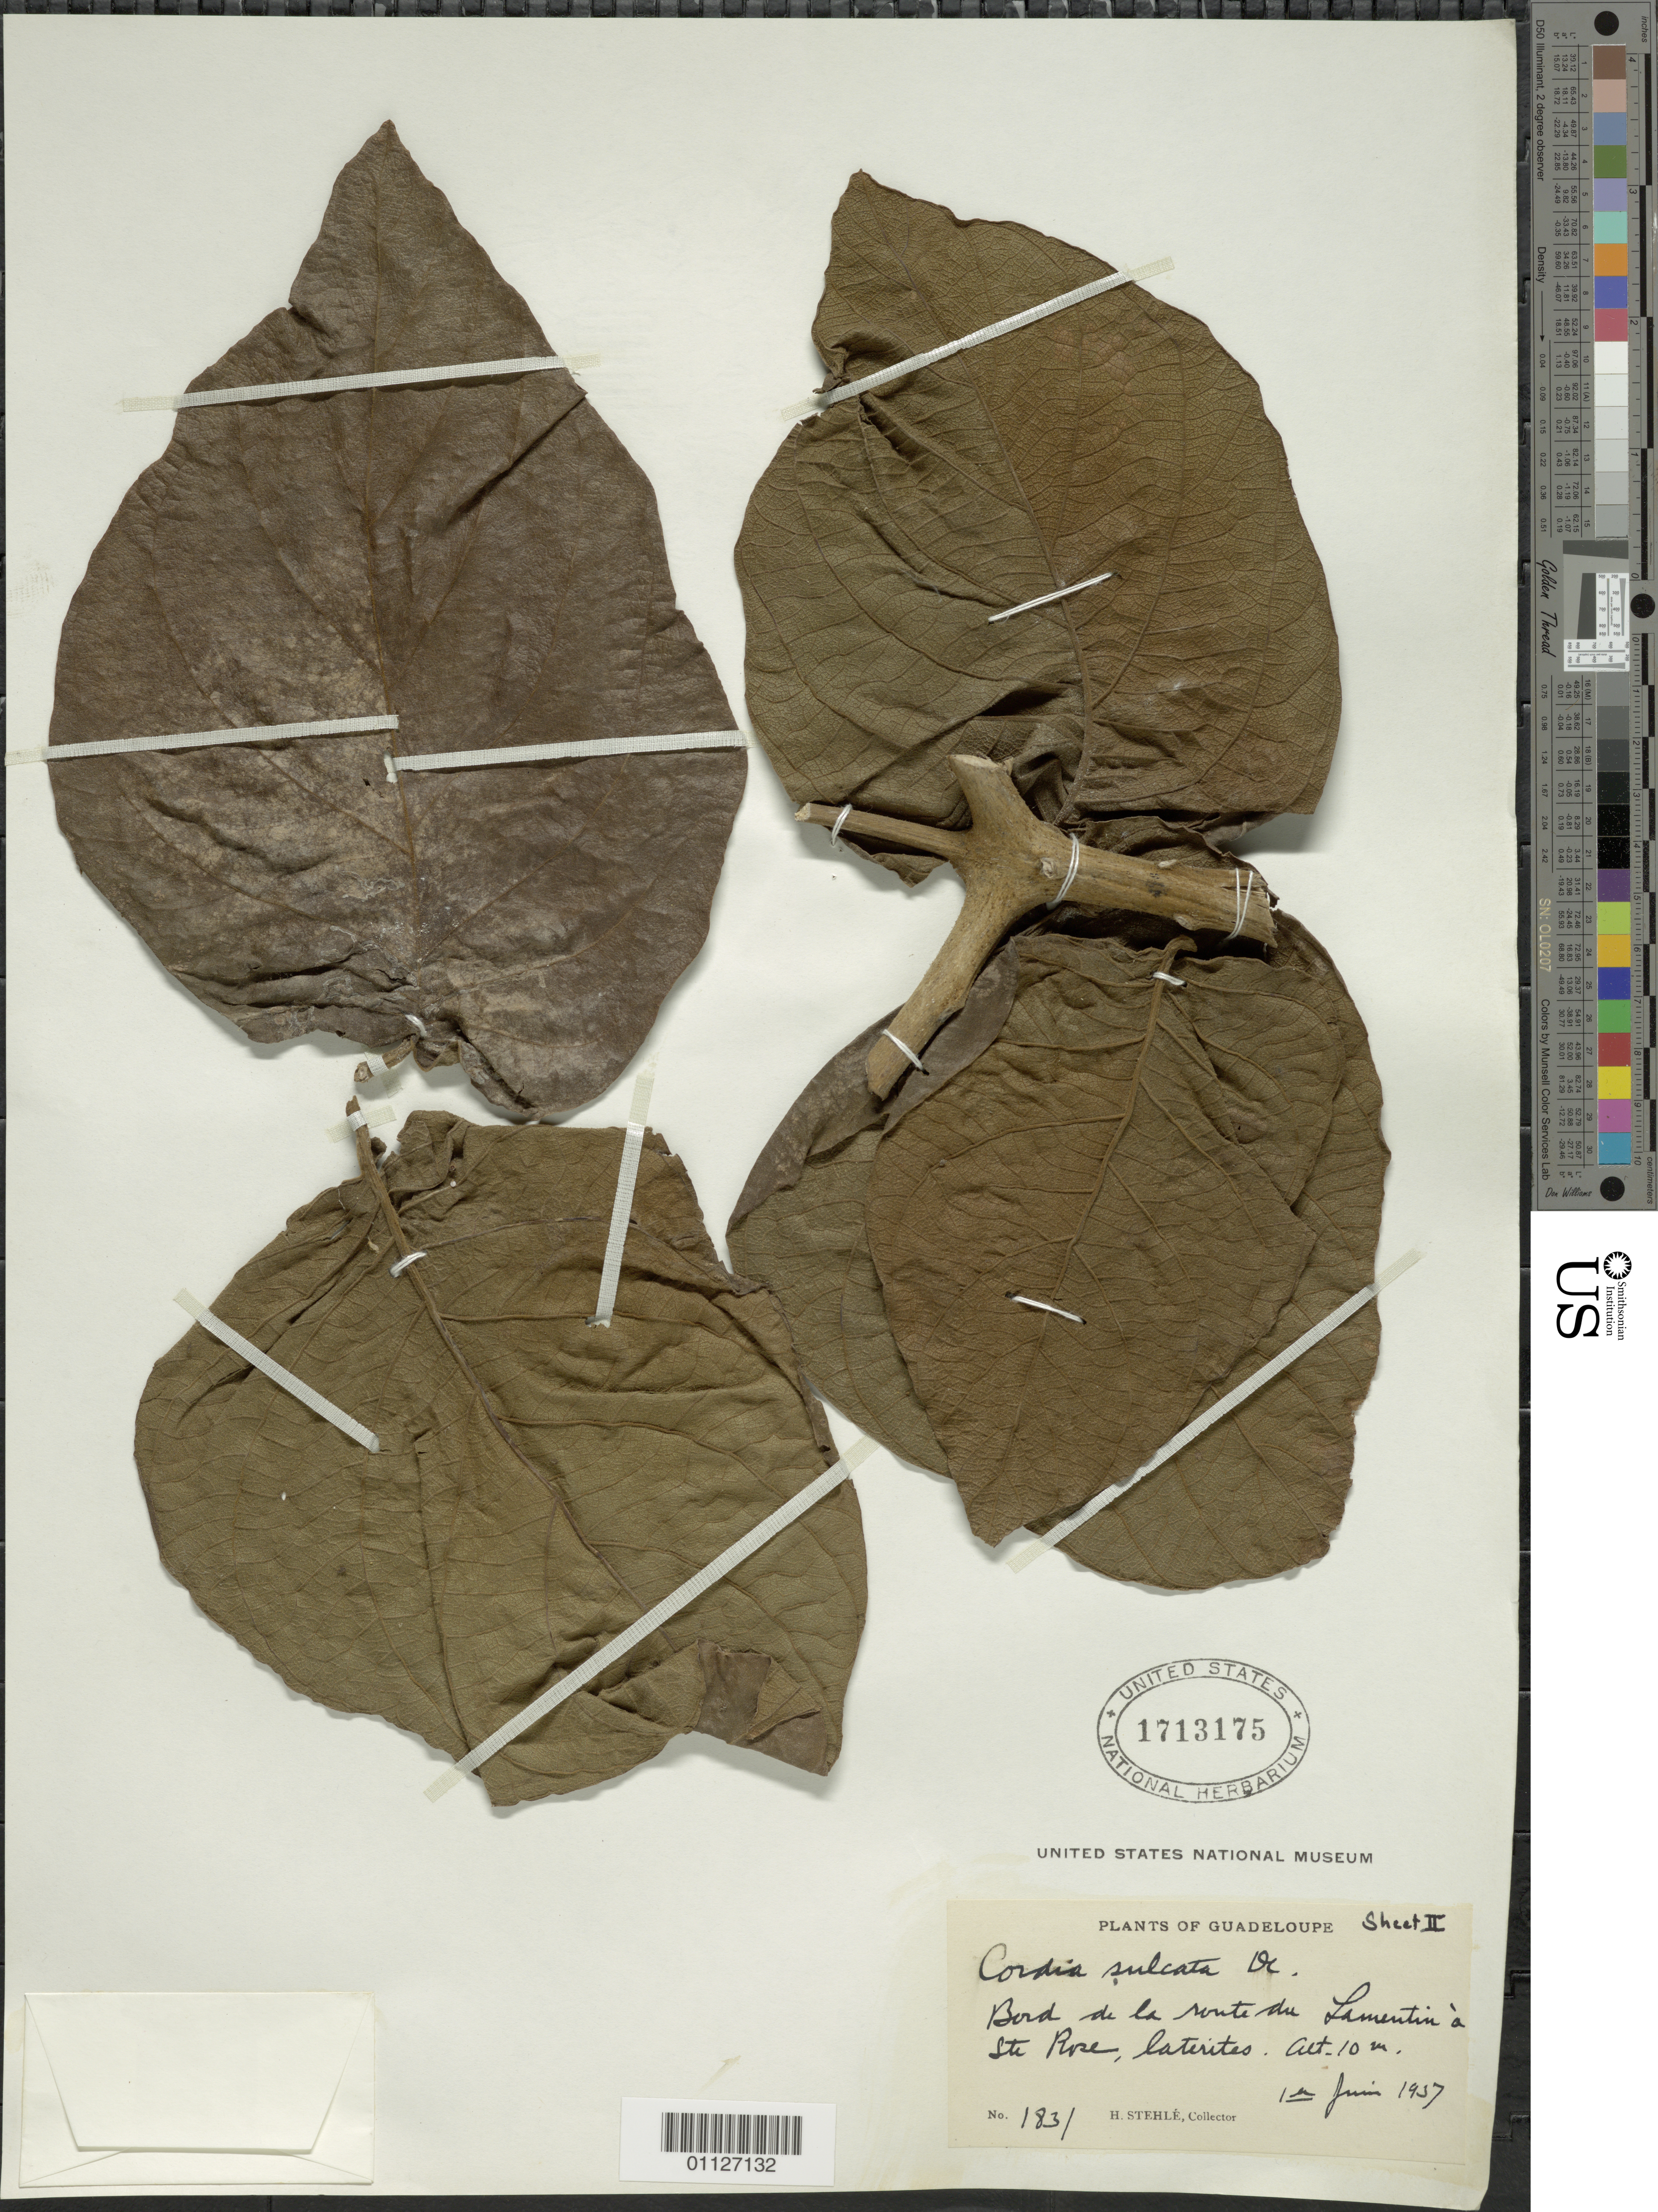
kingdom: Plantae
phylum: Tracheophyta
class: Magnoliopsida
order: Boraginales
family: Cordiaceae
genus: Cordia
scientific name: Cordia sulcata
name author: DC.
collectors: H. Stehlé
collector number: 1831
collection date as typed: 01 Jun 1957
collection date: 1957-06-01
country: Guadeloupe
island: Basse Terre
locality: Bord de la route du Lamentin à Ste Rose, laterites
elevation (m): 10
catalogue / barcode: US 1713175